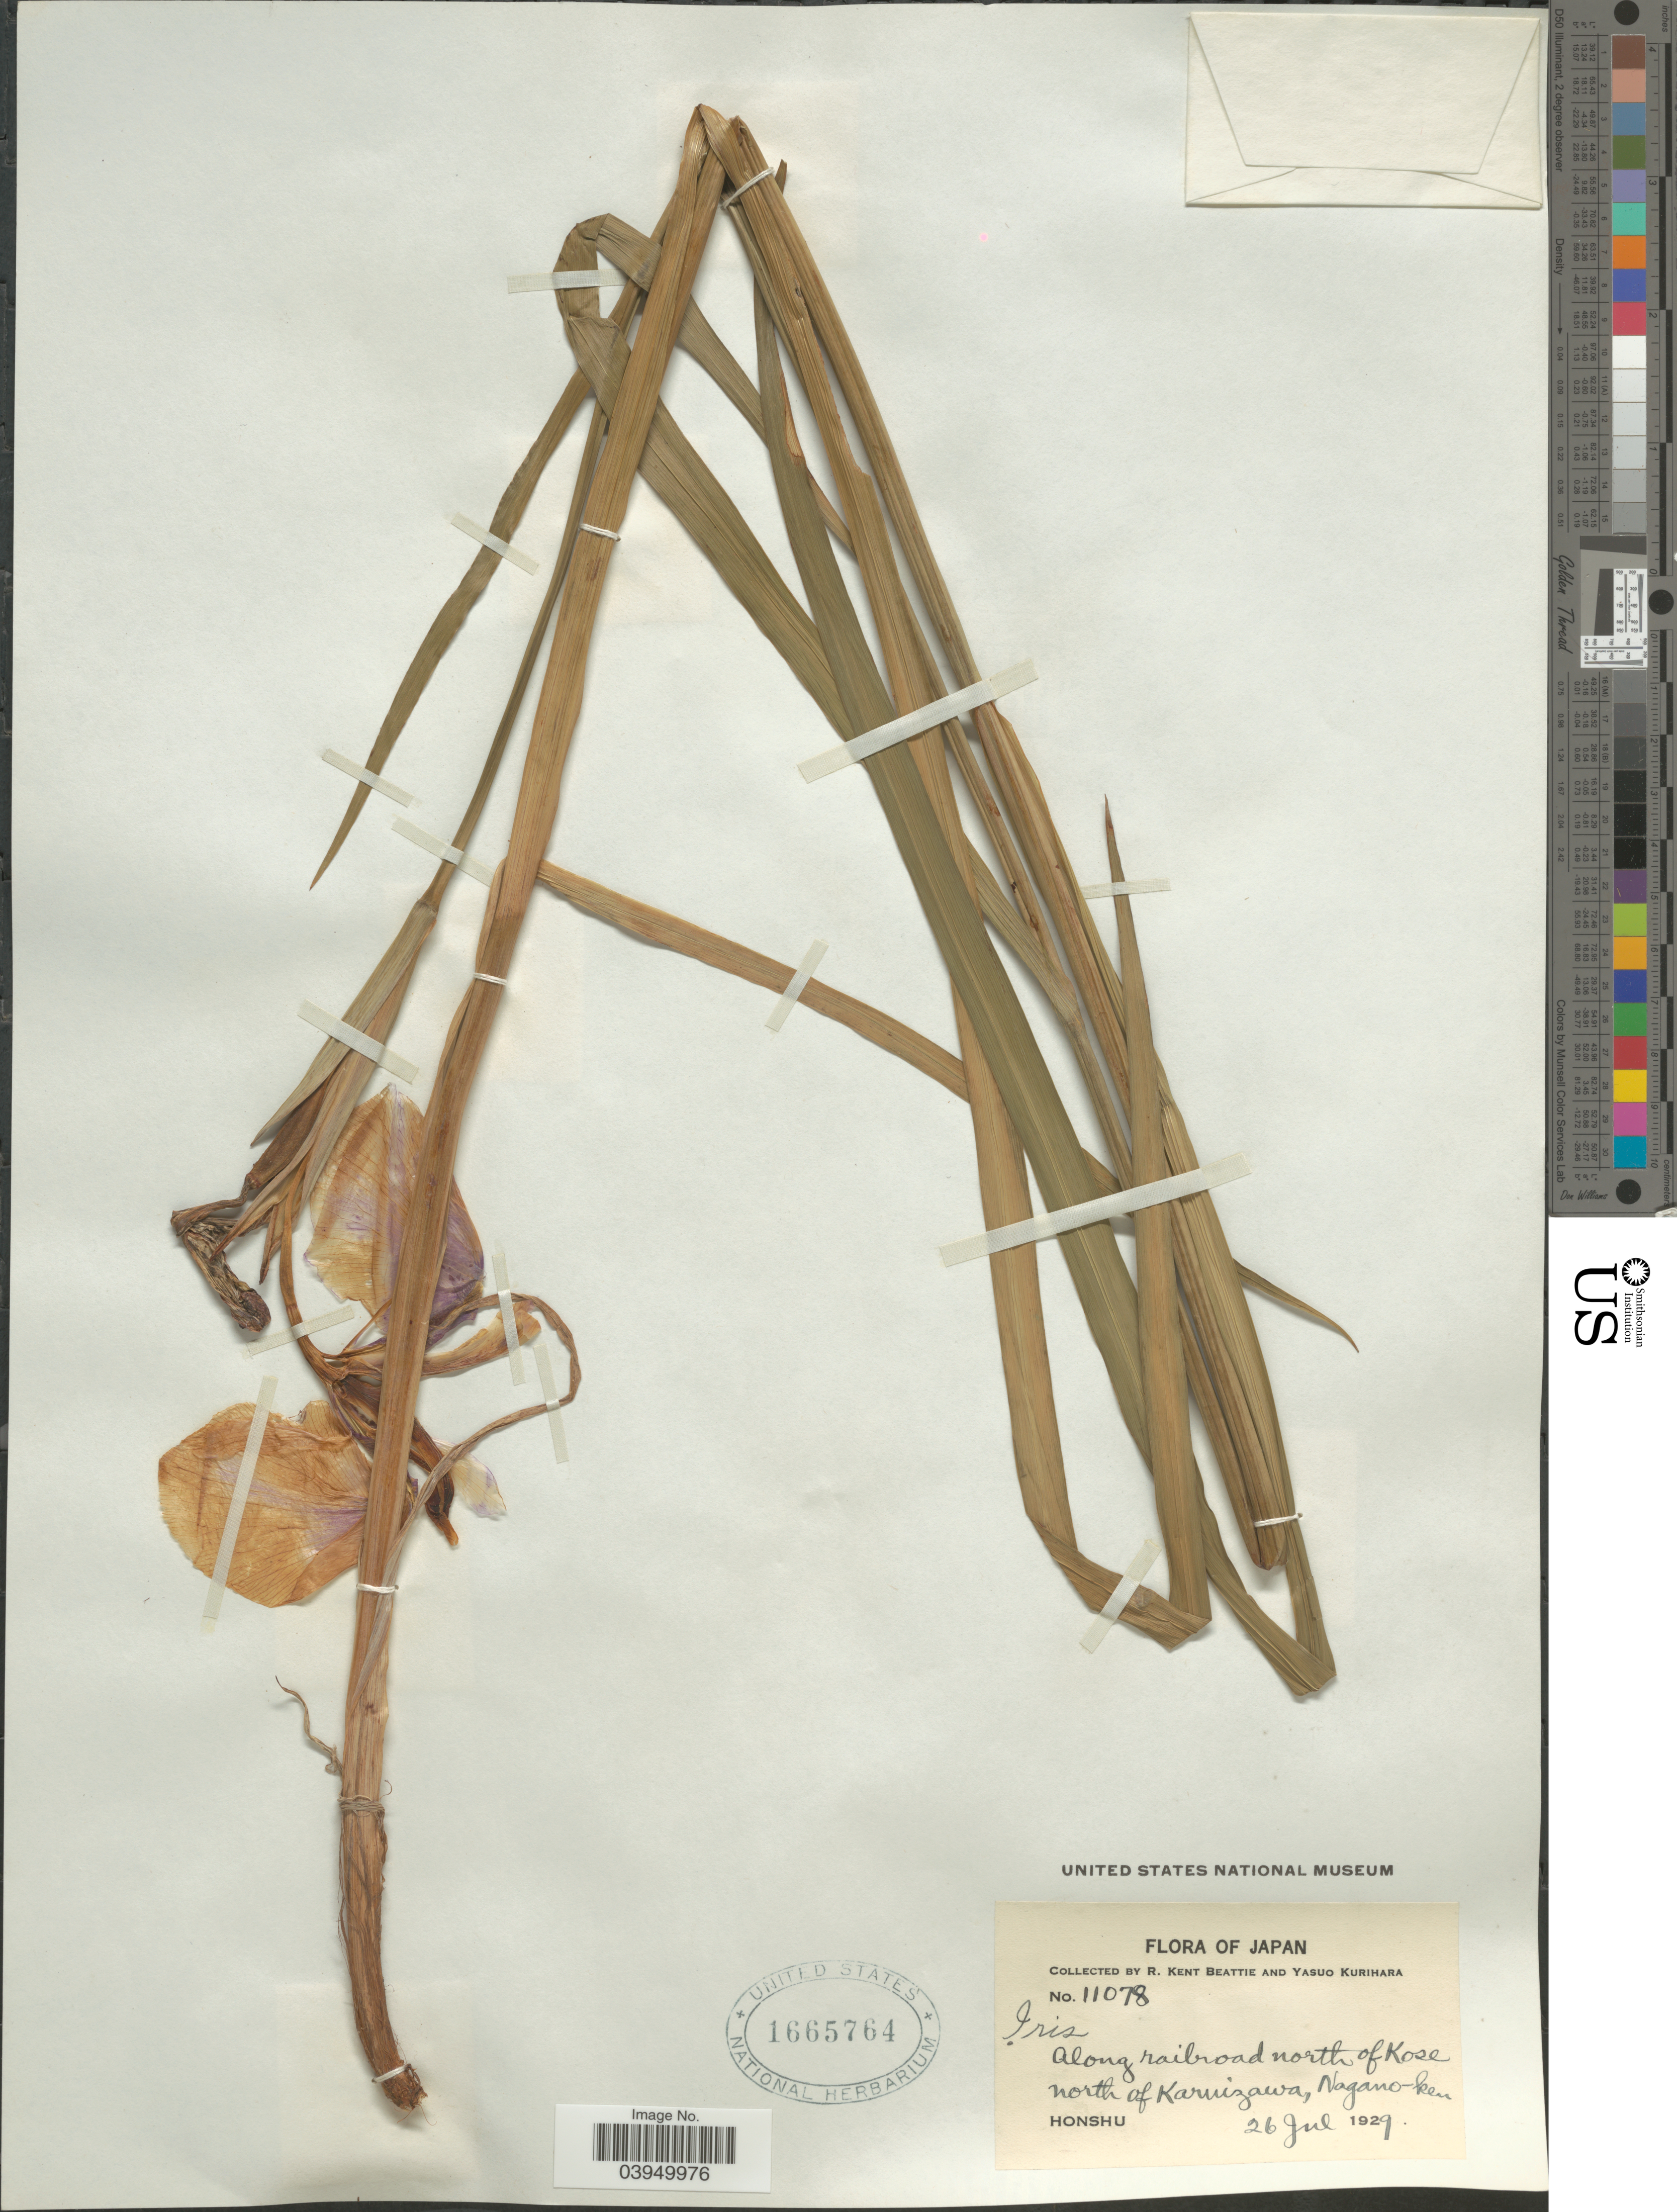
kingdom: Plantae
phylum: Tracheophyta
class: Liliopsida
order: Asparagales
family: Iridaceae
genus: Iris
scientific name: Iris sp.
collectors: R. K. Beattie & Y. Kurihara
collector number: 11078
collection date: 1929-07-26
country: Japan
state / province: Nagano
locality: Along railroad north of Kose north of Karuizawa, Nagano-ken. Honshu.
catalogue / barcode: US 1665764